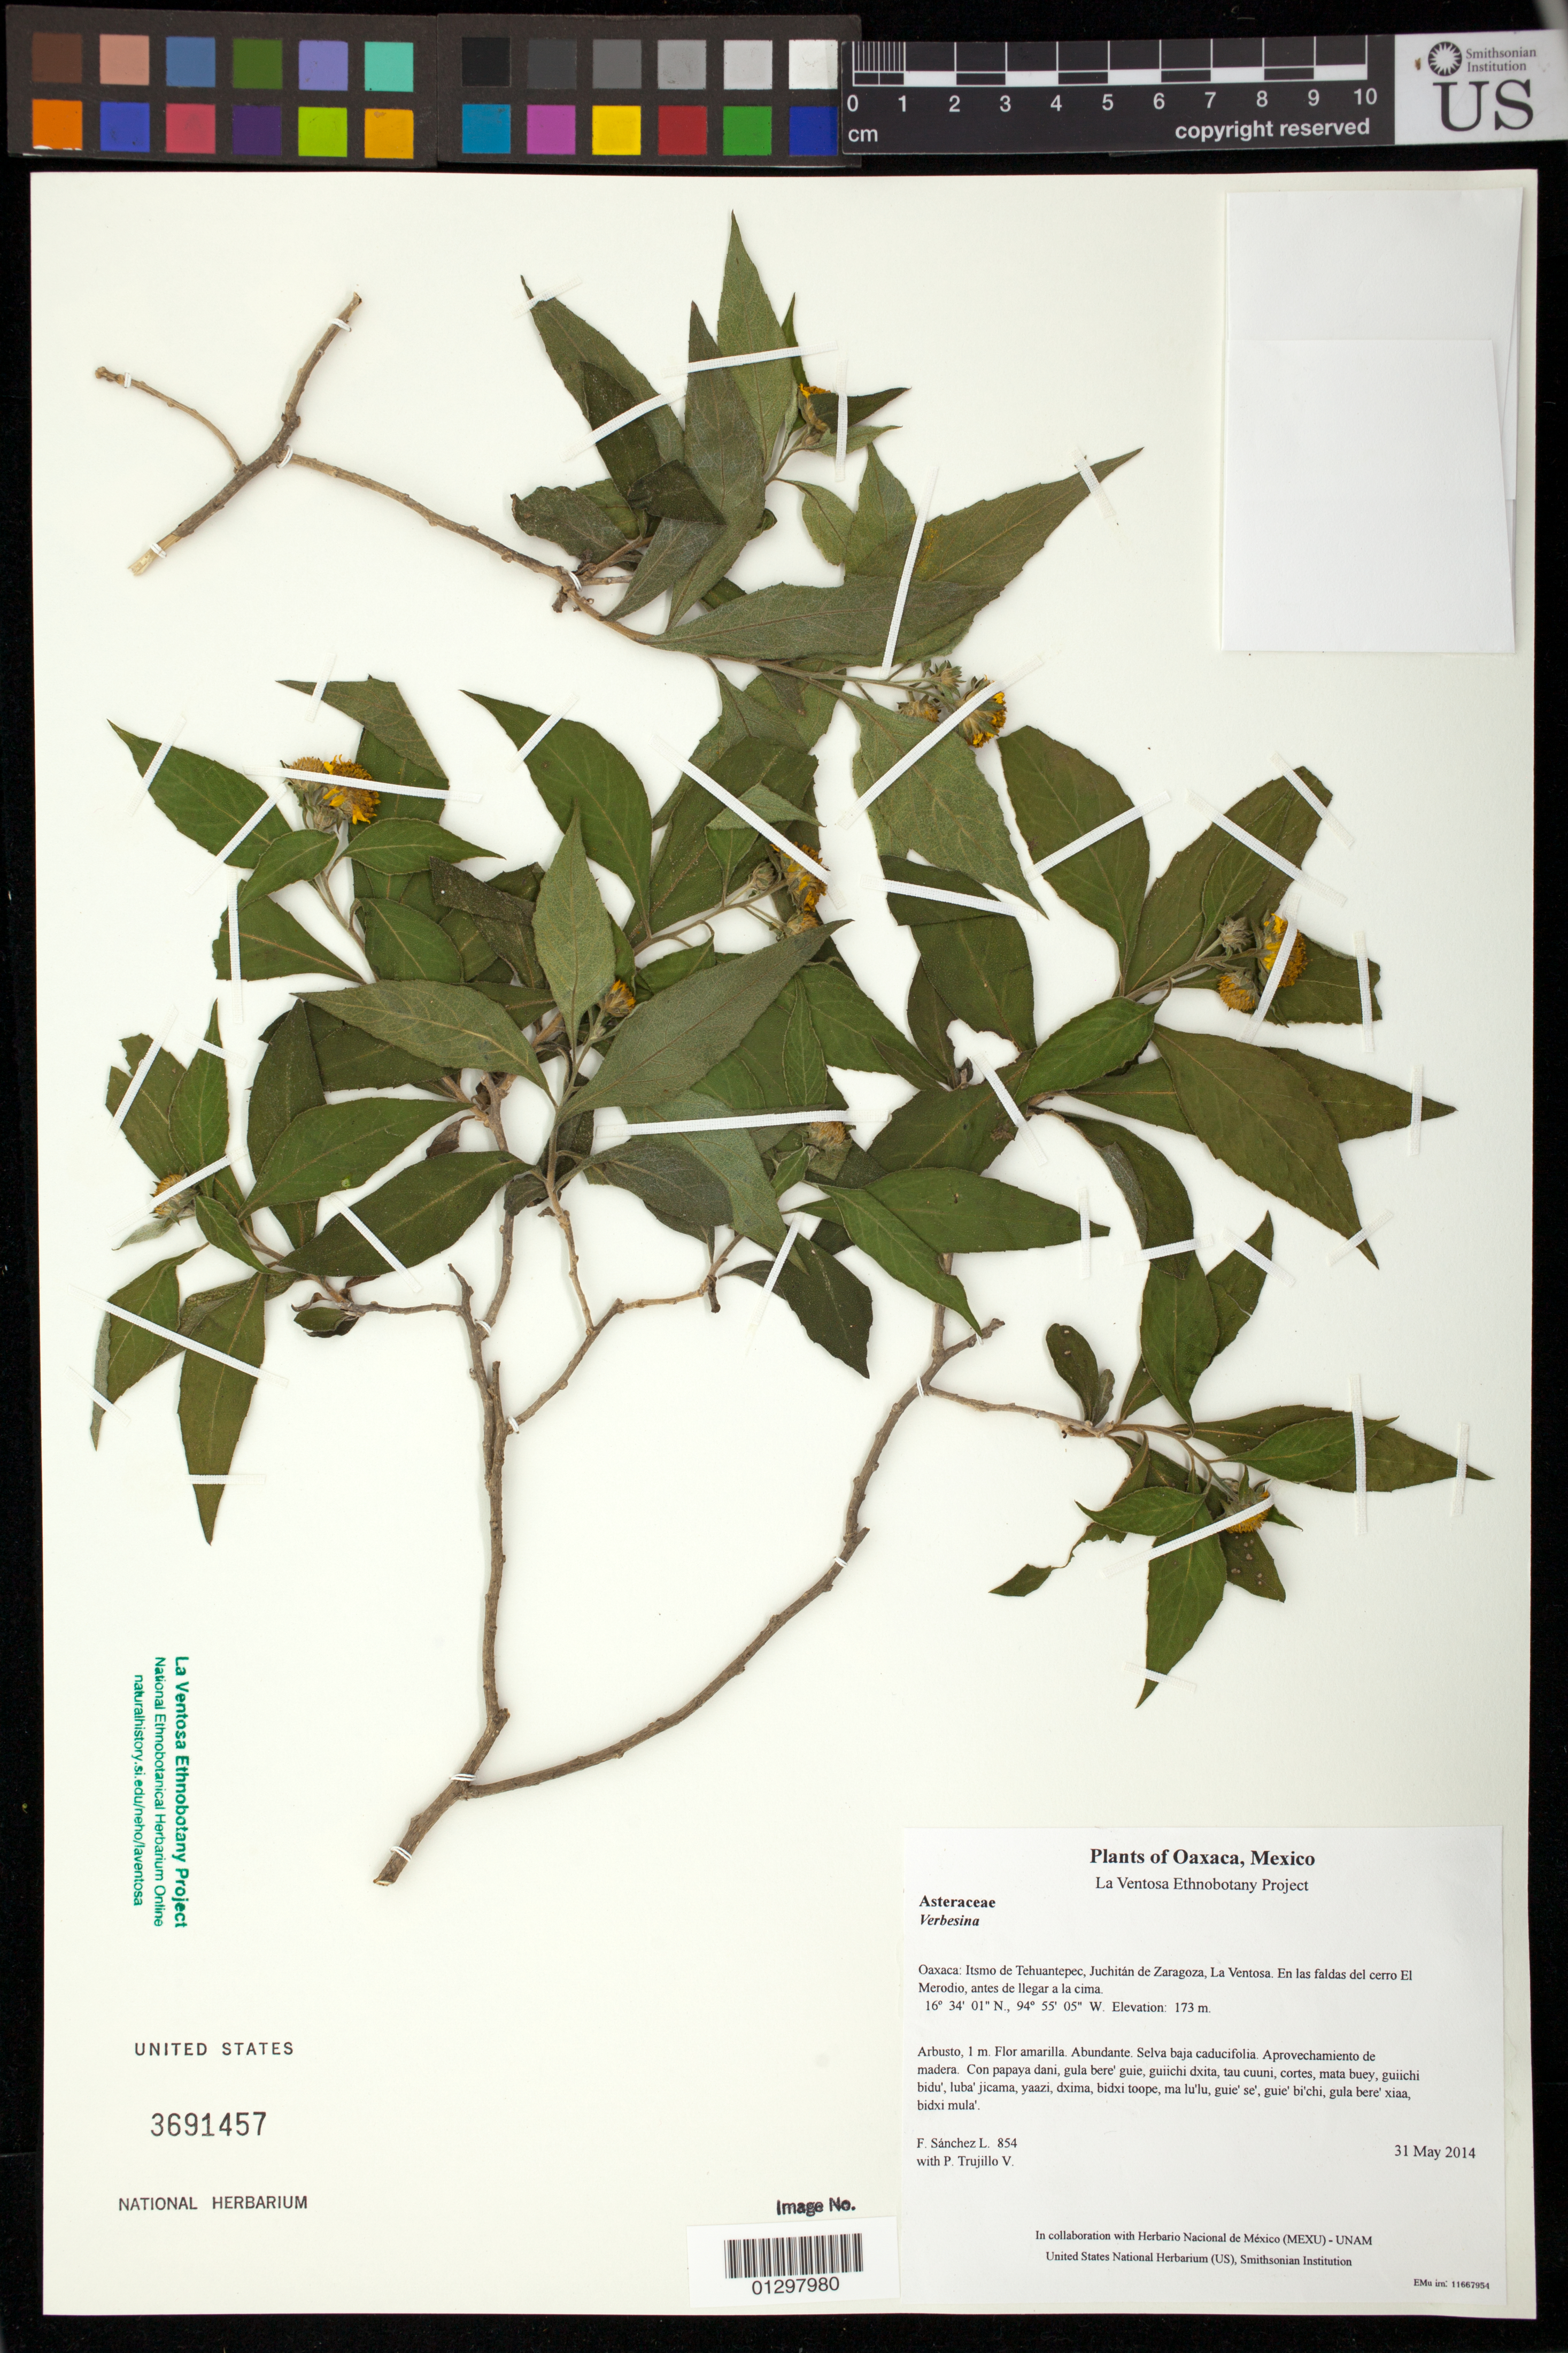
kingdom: Plantae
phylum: Tracheophyta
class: Magnoliopsida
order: Asterales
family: Asteraceae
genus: Verbesina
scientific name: Verbesina perymenioides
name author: Sch. Bip. ex Klatt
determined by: Robinson, Harold E.; Edwards, Robert D.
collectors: F. Sánchez L. & P. Trujillo V.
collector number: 854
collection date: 2014-05-31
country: Mexico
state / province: Oaxaca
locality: Itsmo de Tehuantepec, Juchitán de Zaragoza, La Ventosa. En las faldas del cerro El Merodio, antes de llegar a la cima.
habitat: Selva baja caducifolia. Aprovechamiento de madera.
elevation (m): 173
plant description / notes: JEBOT, MEXU, SERO, US; Yaga bandaga. 1 m. Guie' naguchi. Stale.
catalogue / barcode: US 3691457